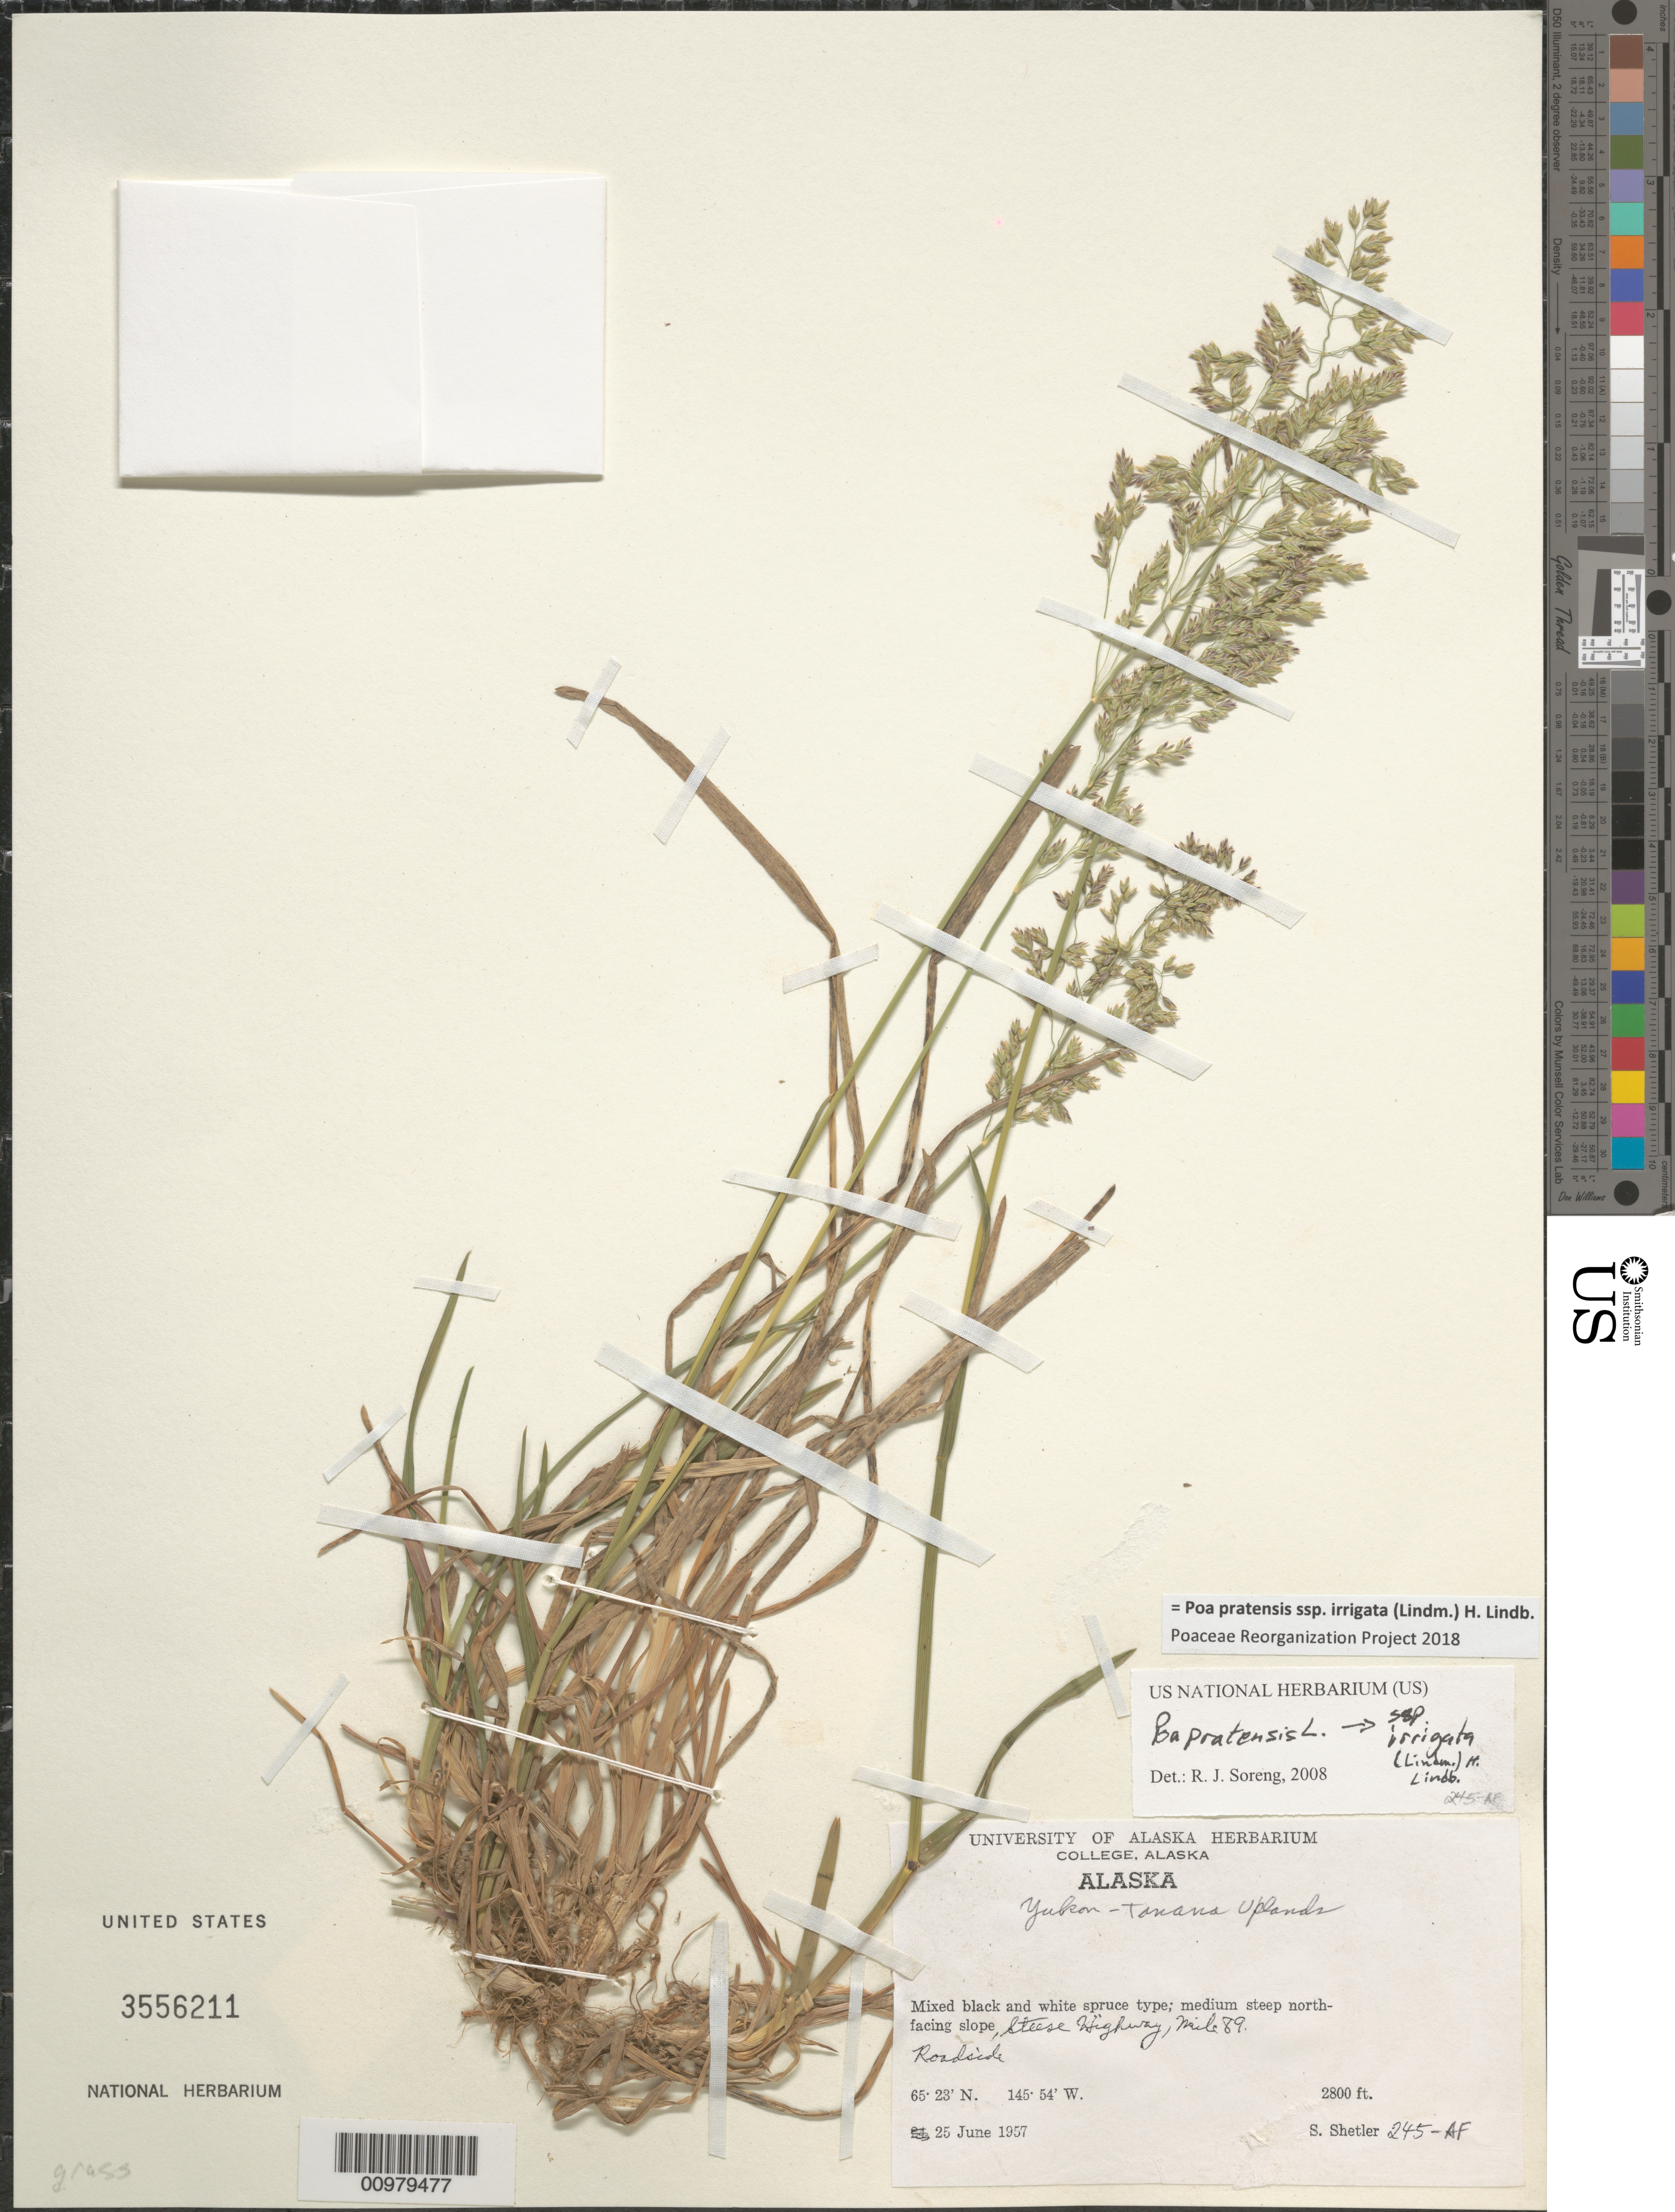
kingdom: Plantae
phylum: Tracheophyta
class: Liliopsida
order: Poales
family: Poaceae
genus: Poa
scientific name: Poa pratensis subsp. irrigata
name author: (Lindm.) H. Lindb.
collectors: S. Shetler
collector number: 245-AF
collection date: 1957-06-25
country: United States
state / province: Alaska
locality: Yukon - Tanana Uplands. Medium steep north-facing slope, Steese Highway, Mile 89. Roadside.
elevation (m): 853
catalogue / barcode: US 3556211